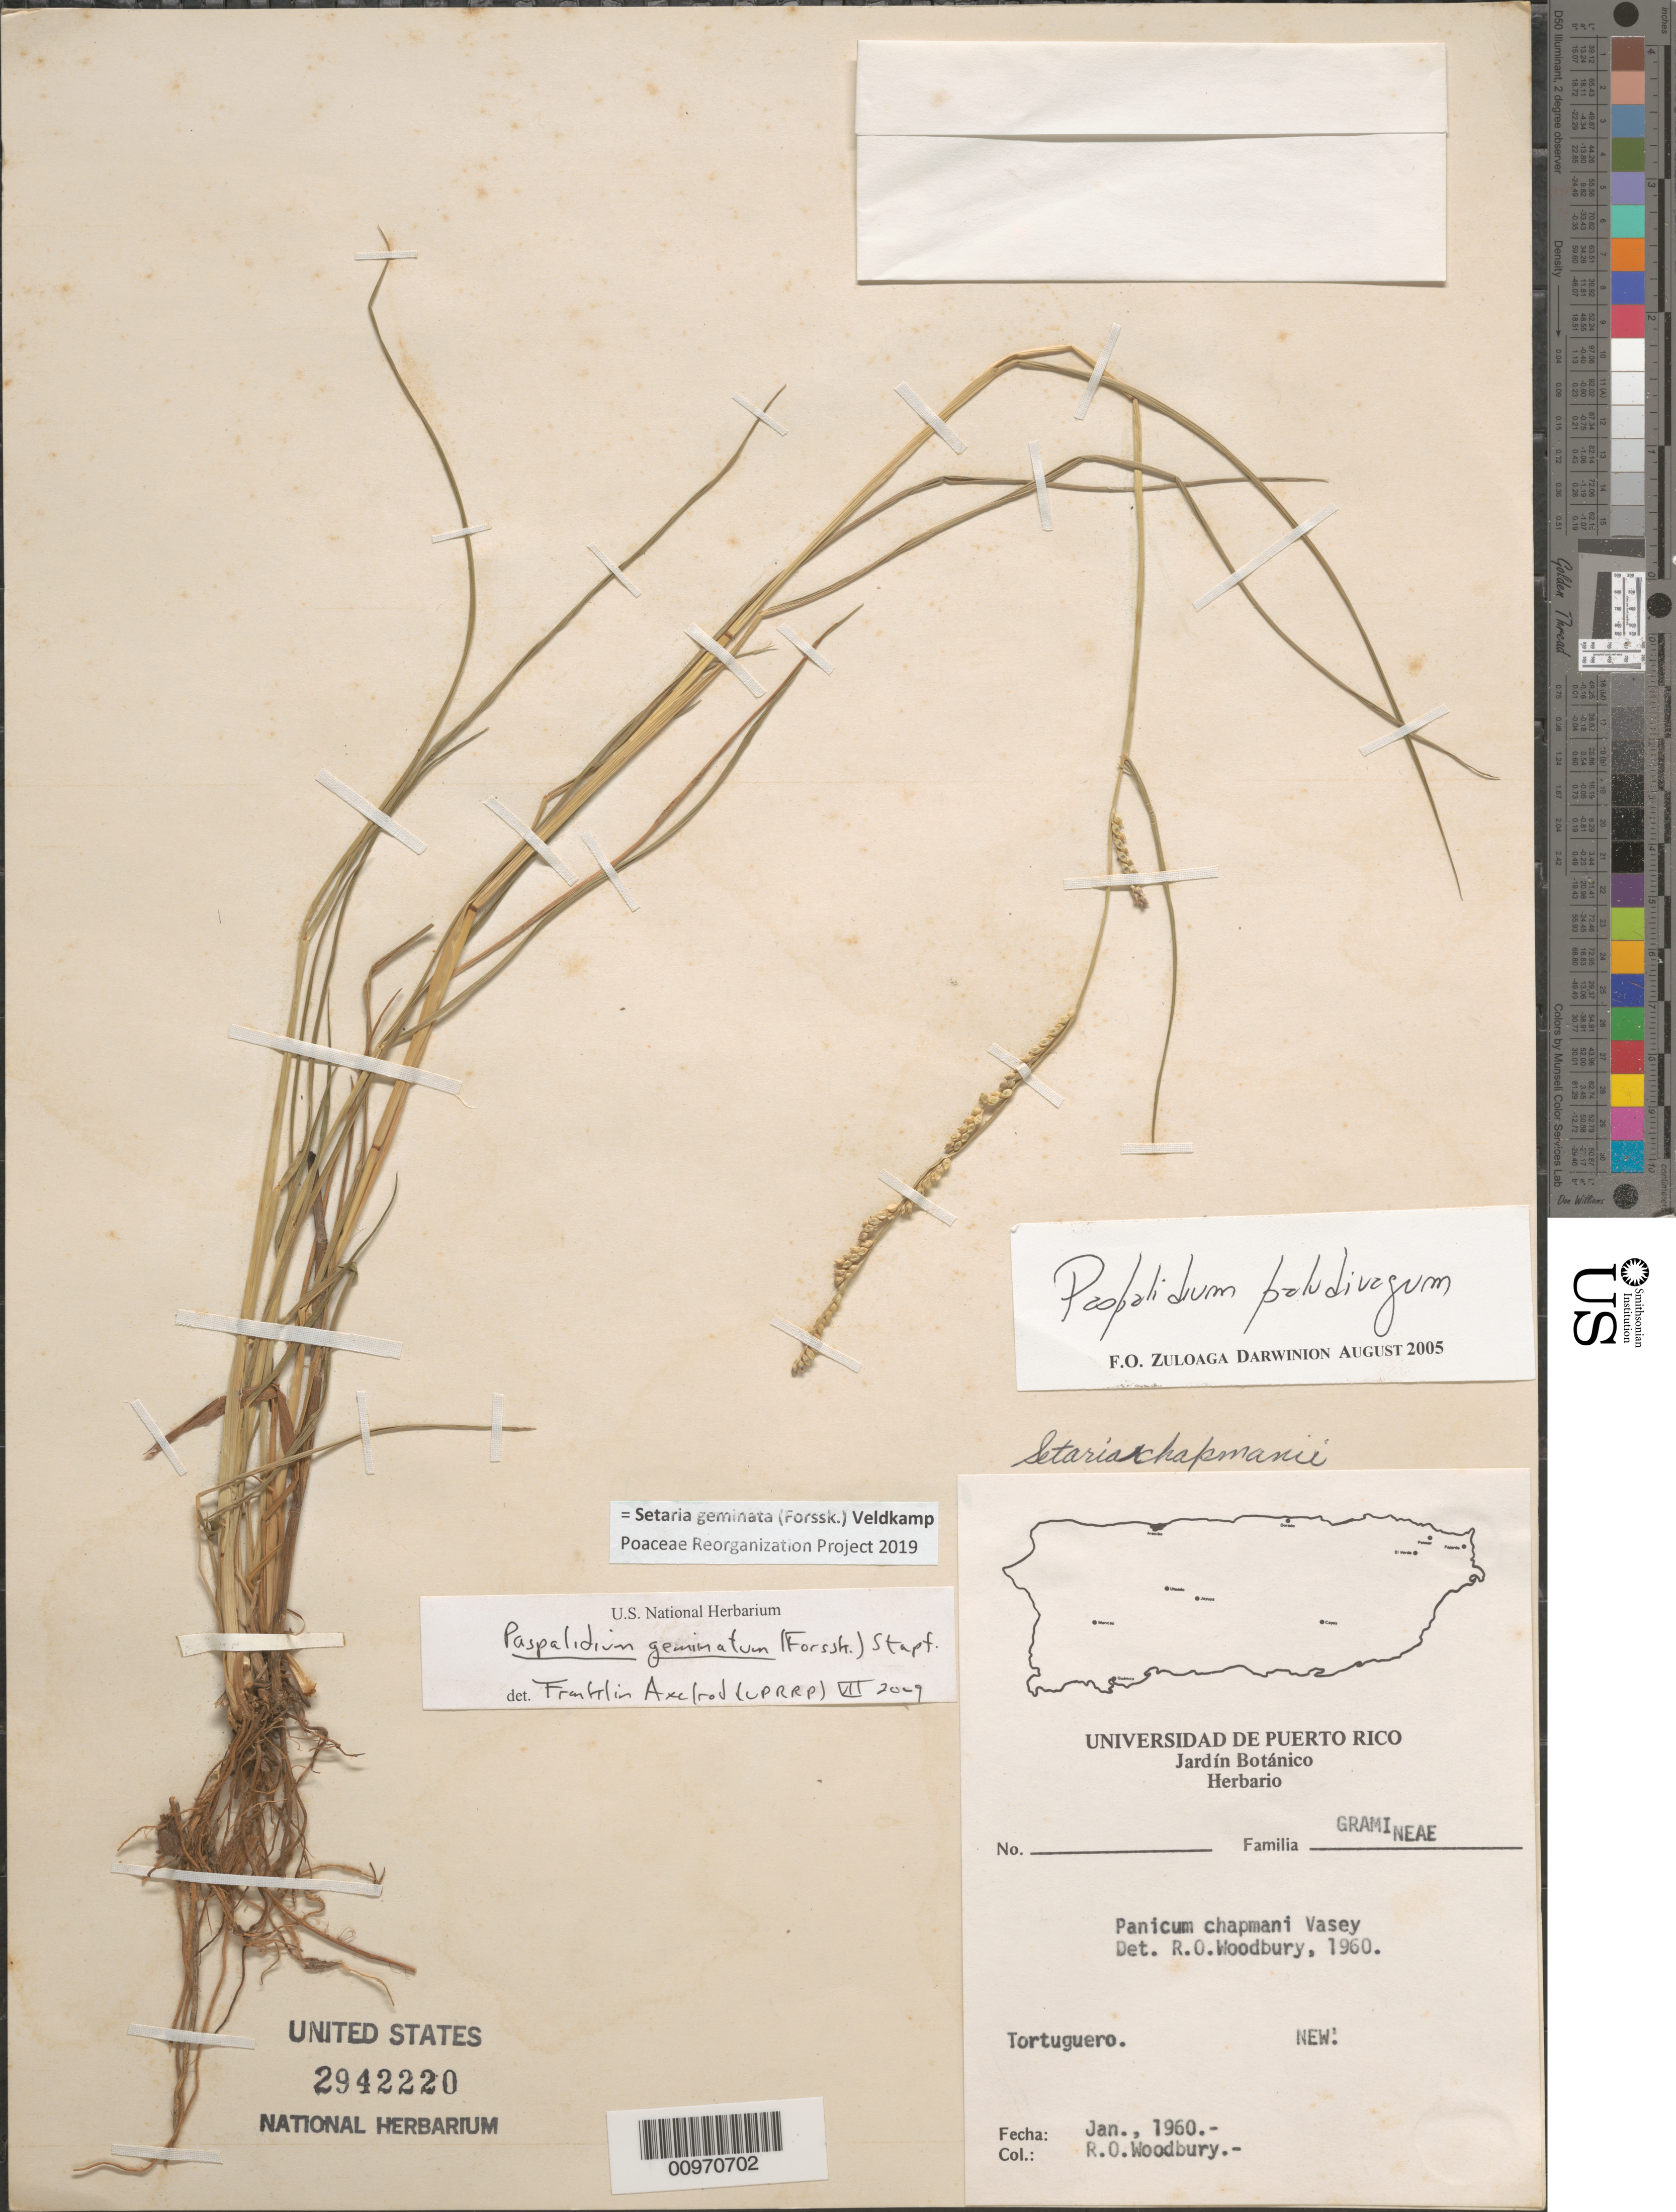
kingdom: Plantae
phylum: Tracheophyta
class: Liliopsida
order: Poales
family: Poaceae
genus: Paspalidium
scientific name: Paspalidium geminatum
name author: (Forssk.) Stapf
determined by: Axelrod, F. S.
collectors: R. O. Woodbury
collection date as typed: Jan 1960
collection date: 1960-01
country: Puerto Rico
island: Puerto Rico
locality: Tortuguero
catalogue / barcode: US 2942220